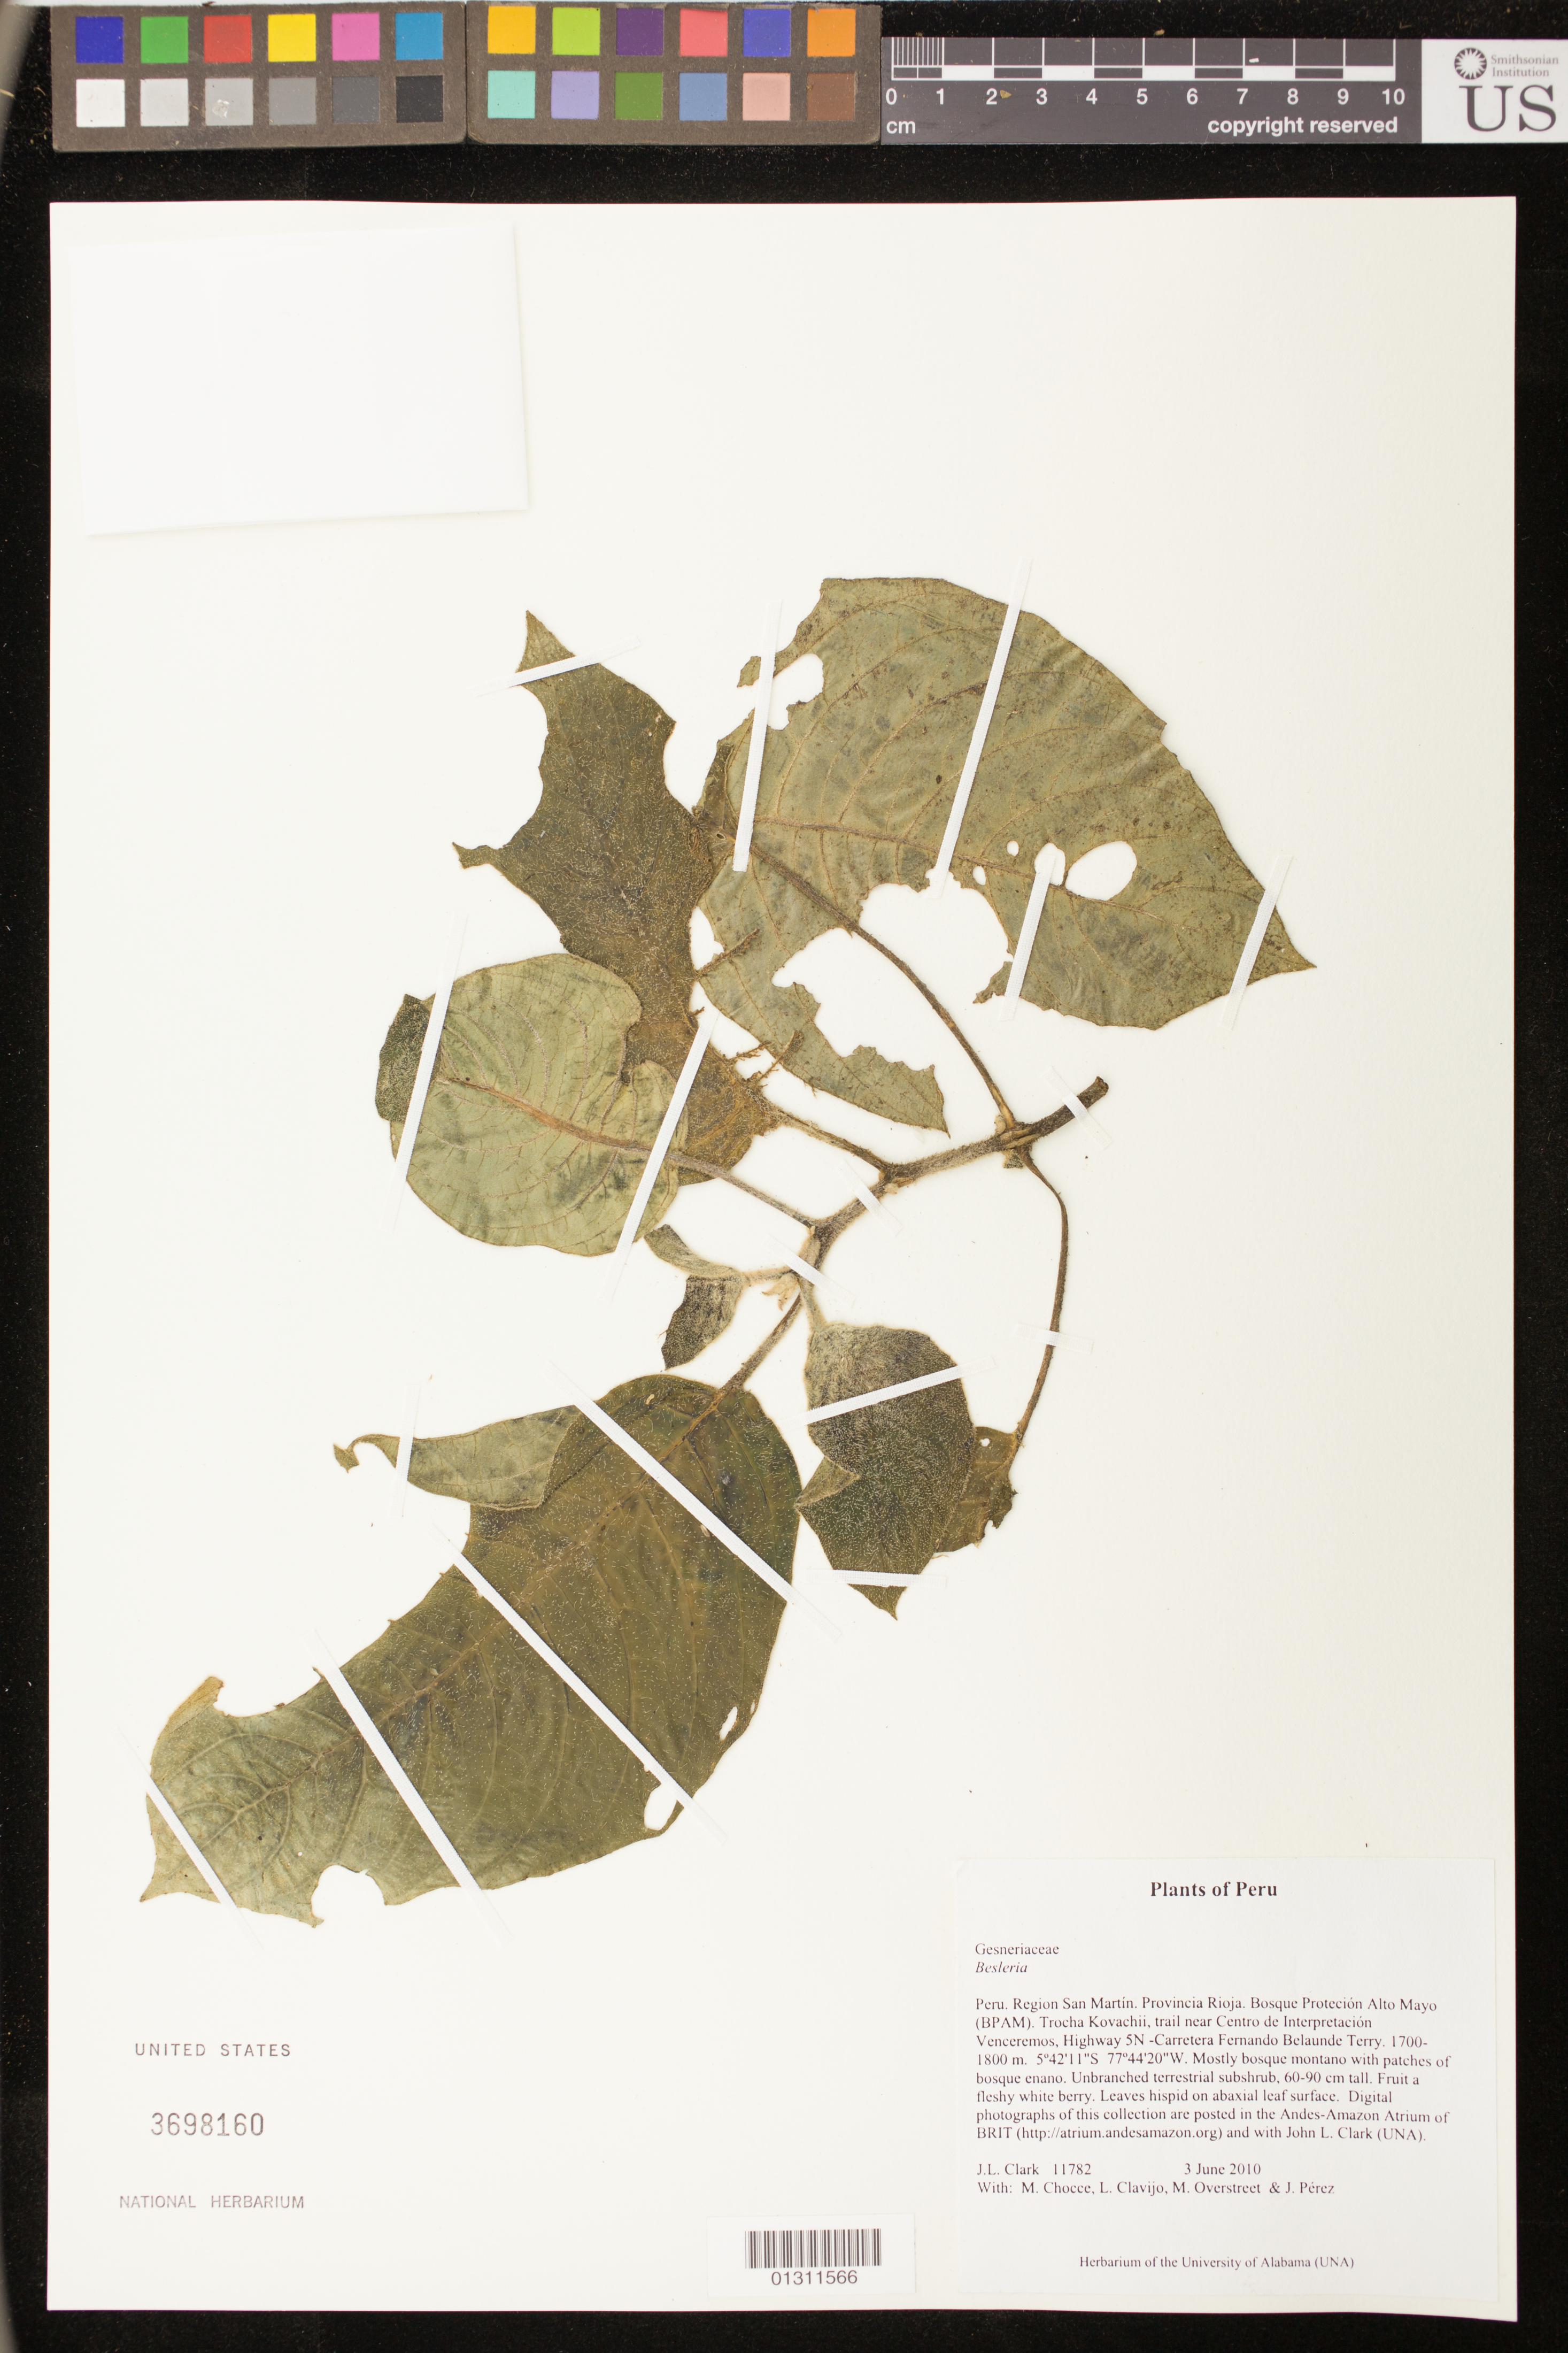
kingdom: Plantae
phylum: Tracheophyta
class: Magnoliopsida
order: Lamiales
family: Gesneriaceae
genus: Besleria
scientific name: Besleria sp.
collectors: J. L. Clark, M. Chocce, L. Clavijo, M. Overstreet & J. Perez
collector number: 11782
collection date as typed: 03 Jun 2010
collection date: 2010-06-03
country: Peru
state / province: San Martín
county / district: Rioja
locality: Region San Martin, Bosque Protecion Alto Mayo (BPAM). Trocha Kovachii, trail near Centro de Interpretacion Venceremos, Highway 5N-Carretera Fernando Belaunde Terry.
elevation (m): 1700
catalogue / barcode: US 3698160